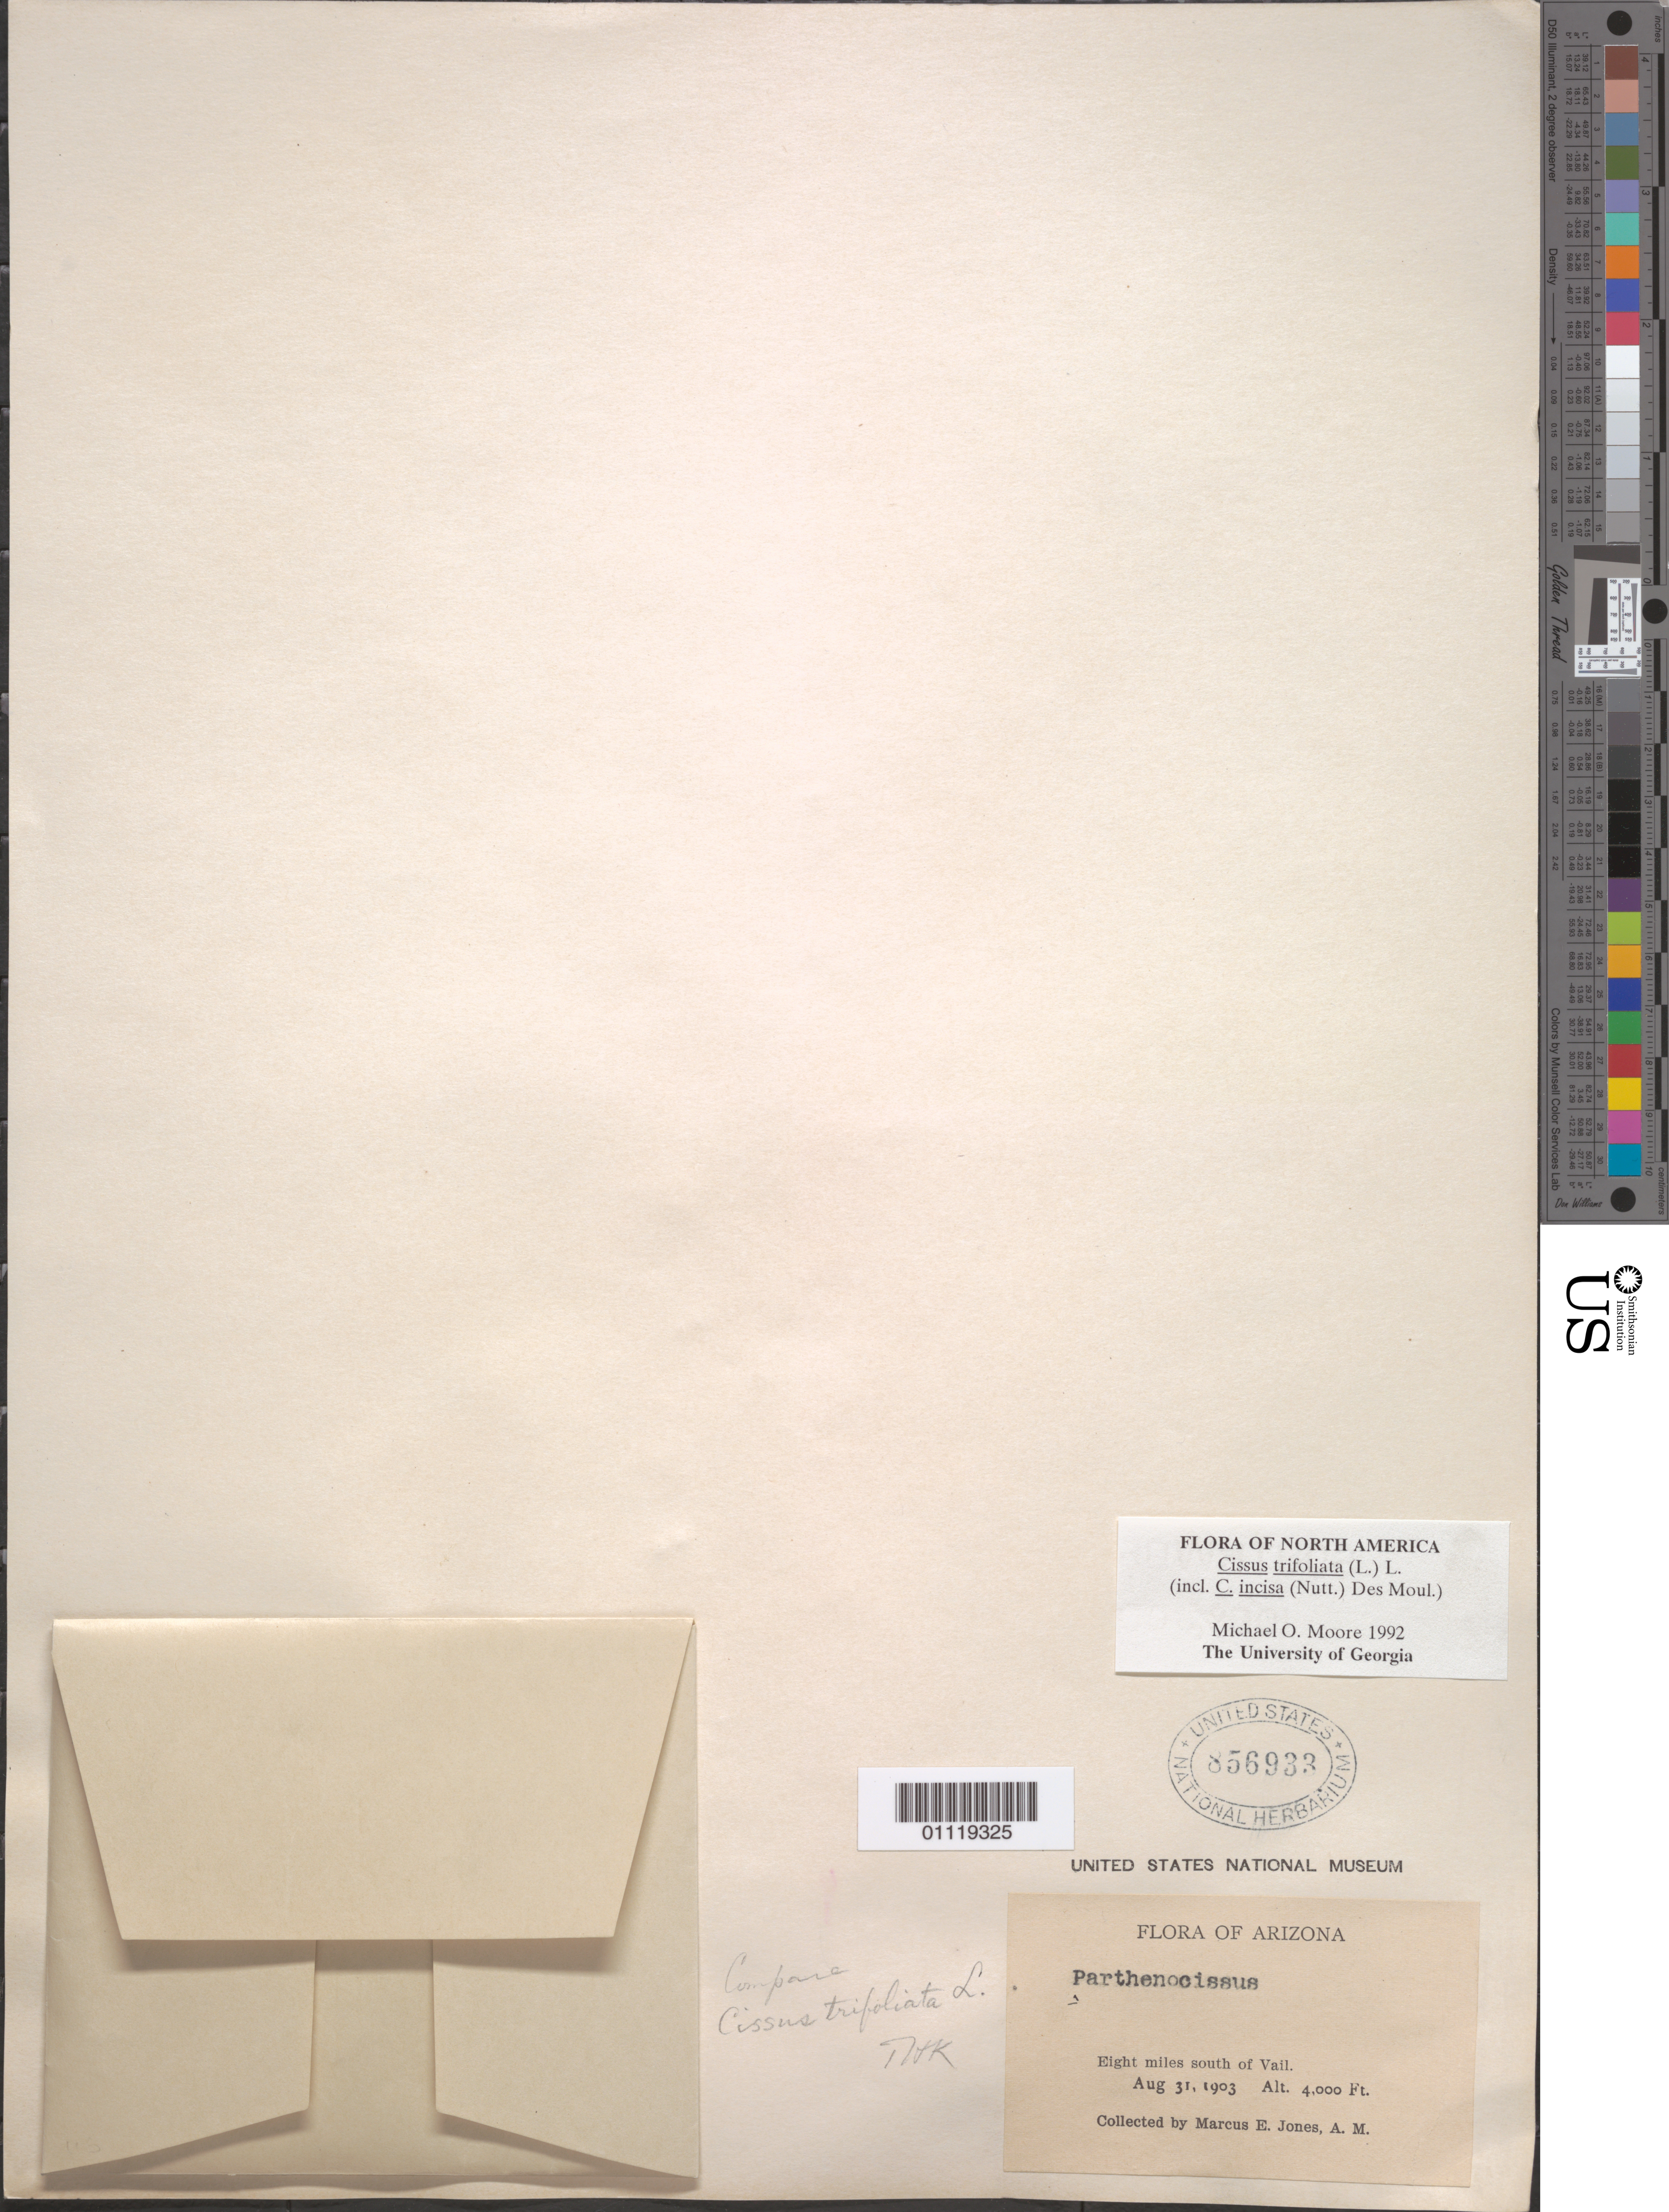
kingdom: Plantae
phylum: Tracheophyta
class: Magnoliopsida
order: Vitales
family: Vitaceae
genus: Cissus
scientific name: Cissus trifoliata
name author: (L.) L.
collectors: M. E. Jones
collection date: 1903-08-31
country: United States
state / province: Arizona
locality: Eight mi S of Vail.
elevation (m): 1219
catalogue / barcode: US 856933